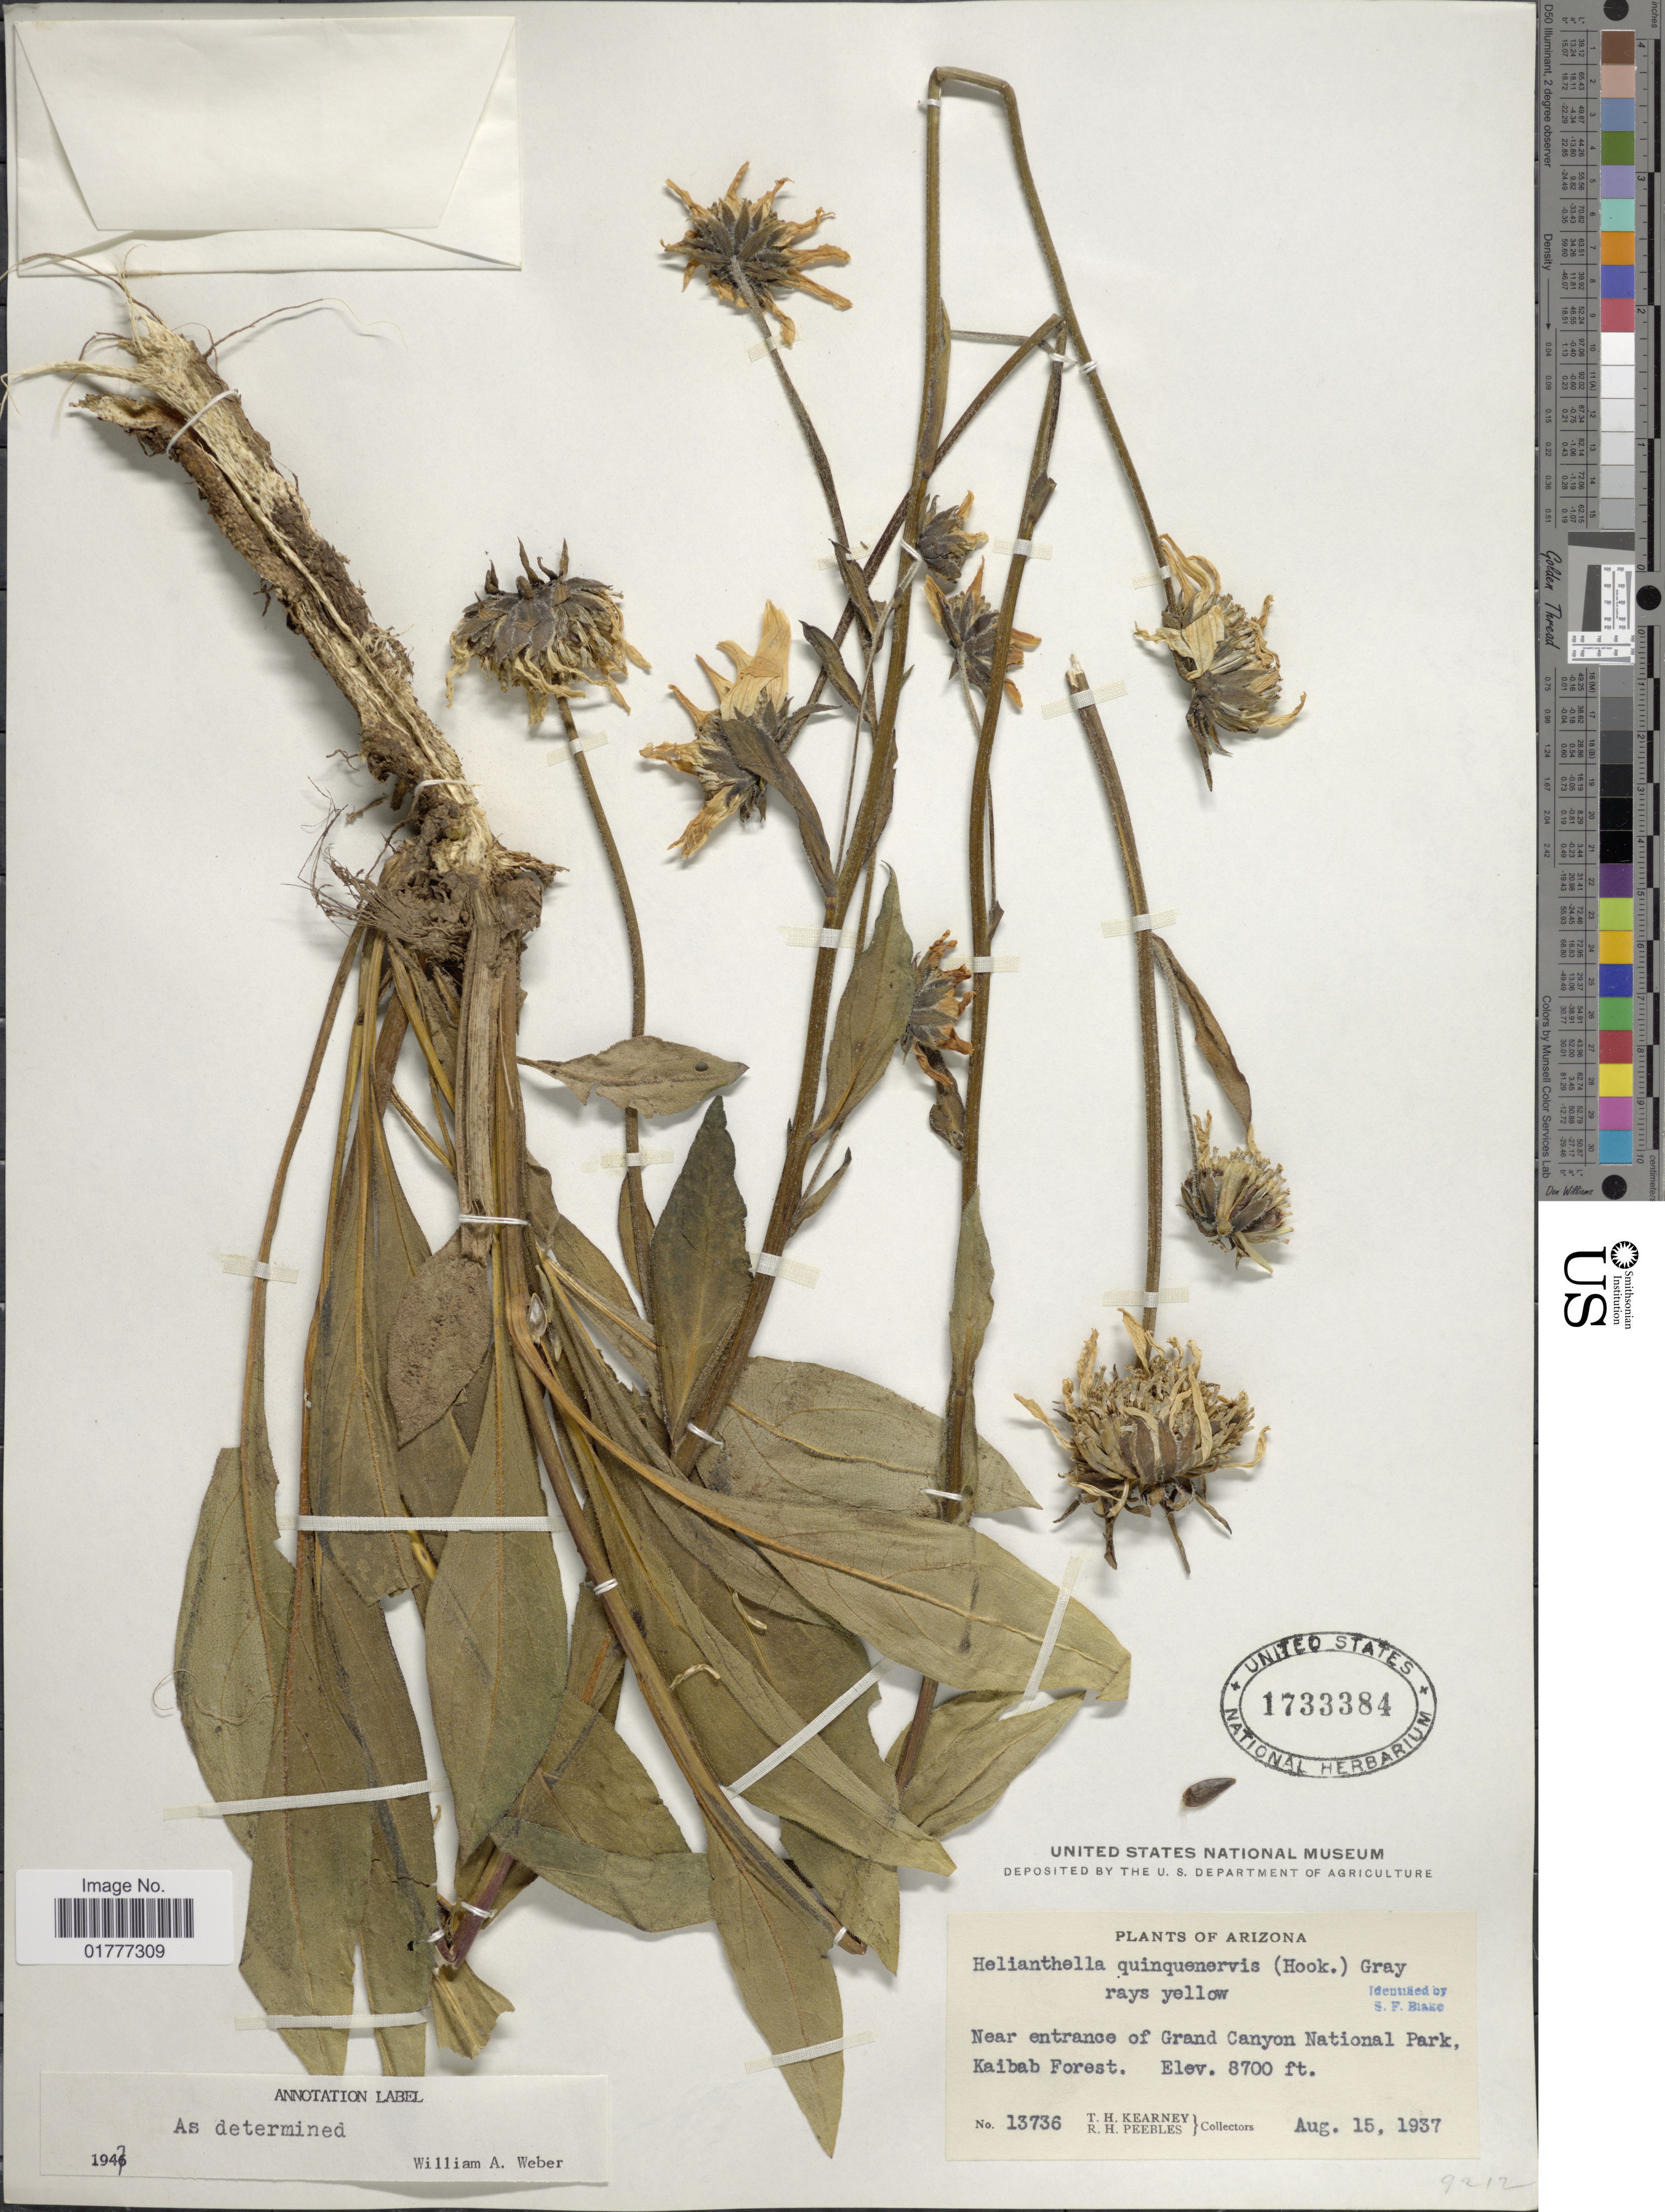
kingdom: Plantae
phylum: Tracheophyta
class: Magnoliopsida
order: Asterales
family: Asteraceae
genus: Helianthella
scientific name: Helianthella quinquenervis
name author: (Hook.) A. Gray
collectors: T. H. Kearney & R. H. Peebles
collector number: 13736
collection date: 1937-08-15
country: United States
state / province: Arizona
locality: Near entrance of Grand Canyon National Park, Kaibab Forest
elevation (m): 2652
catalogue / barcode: US 1733384